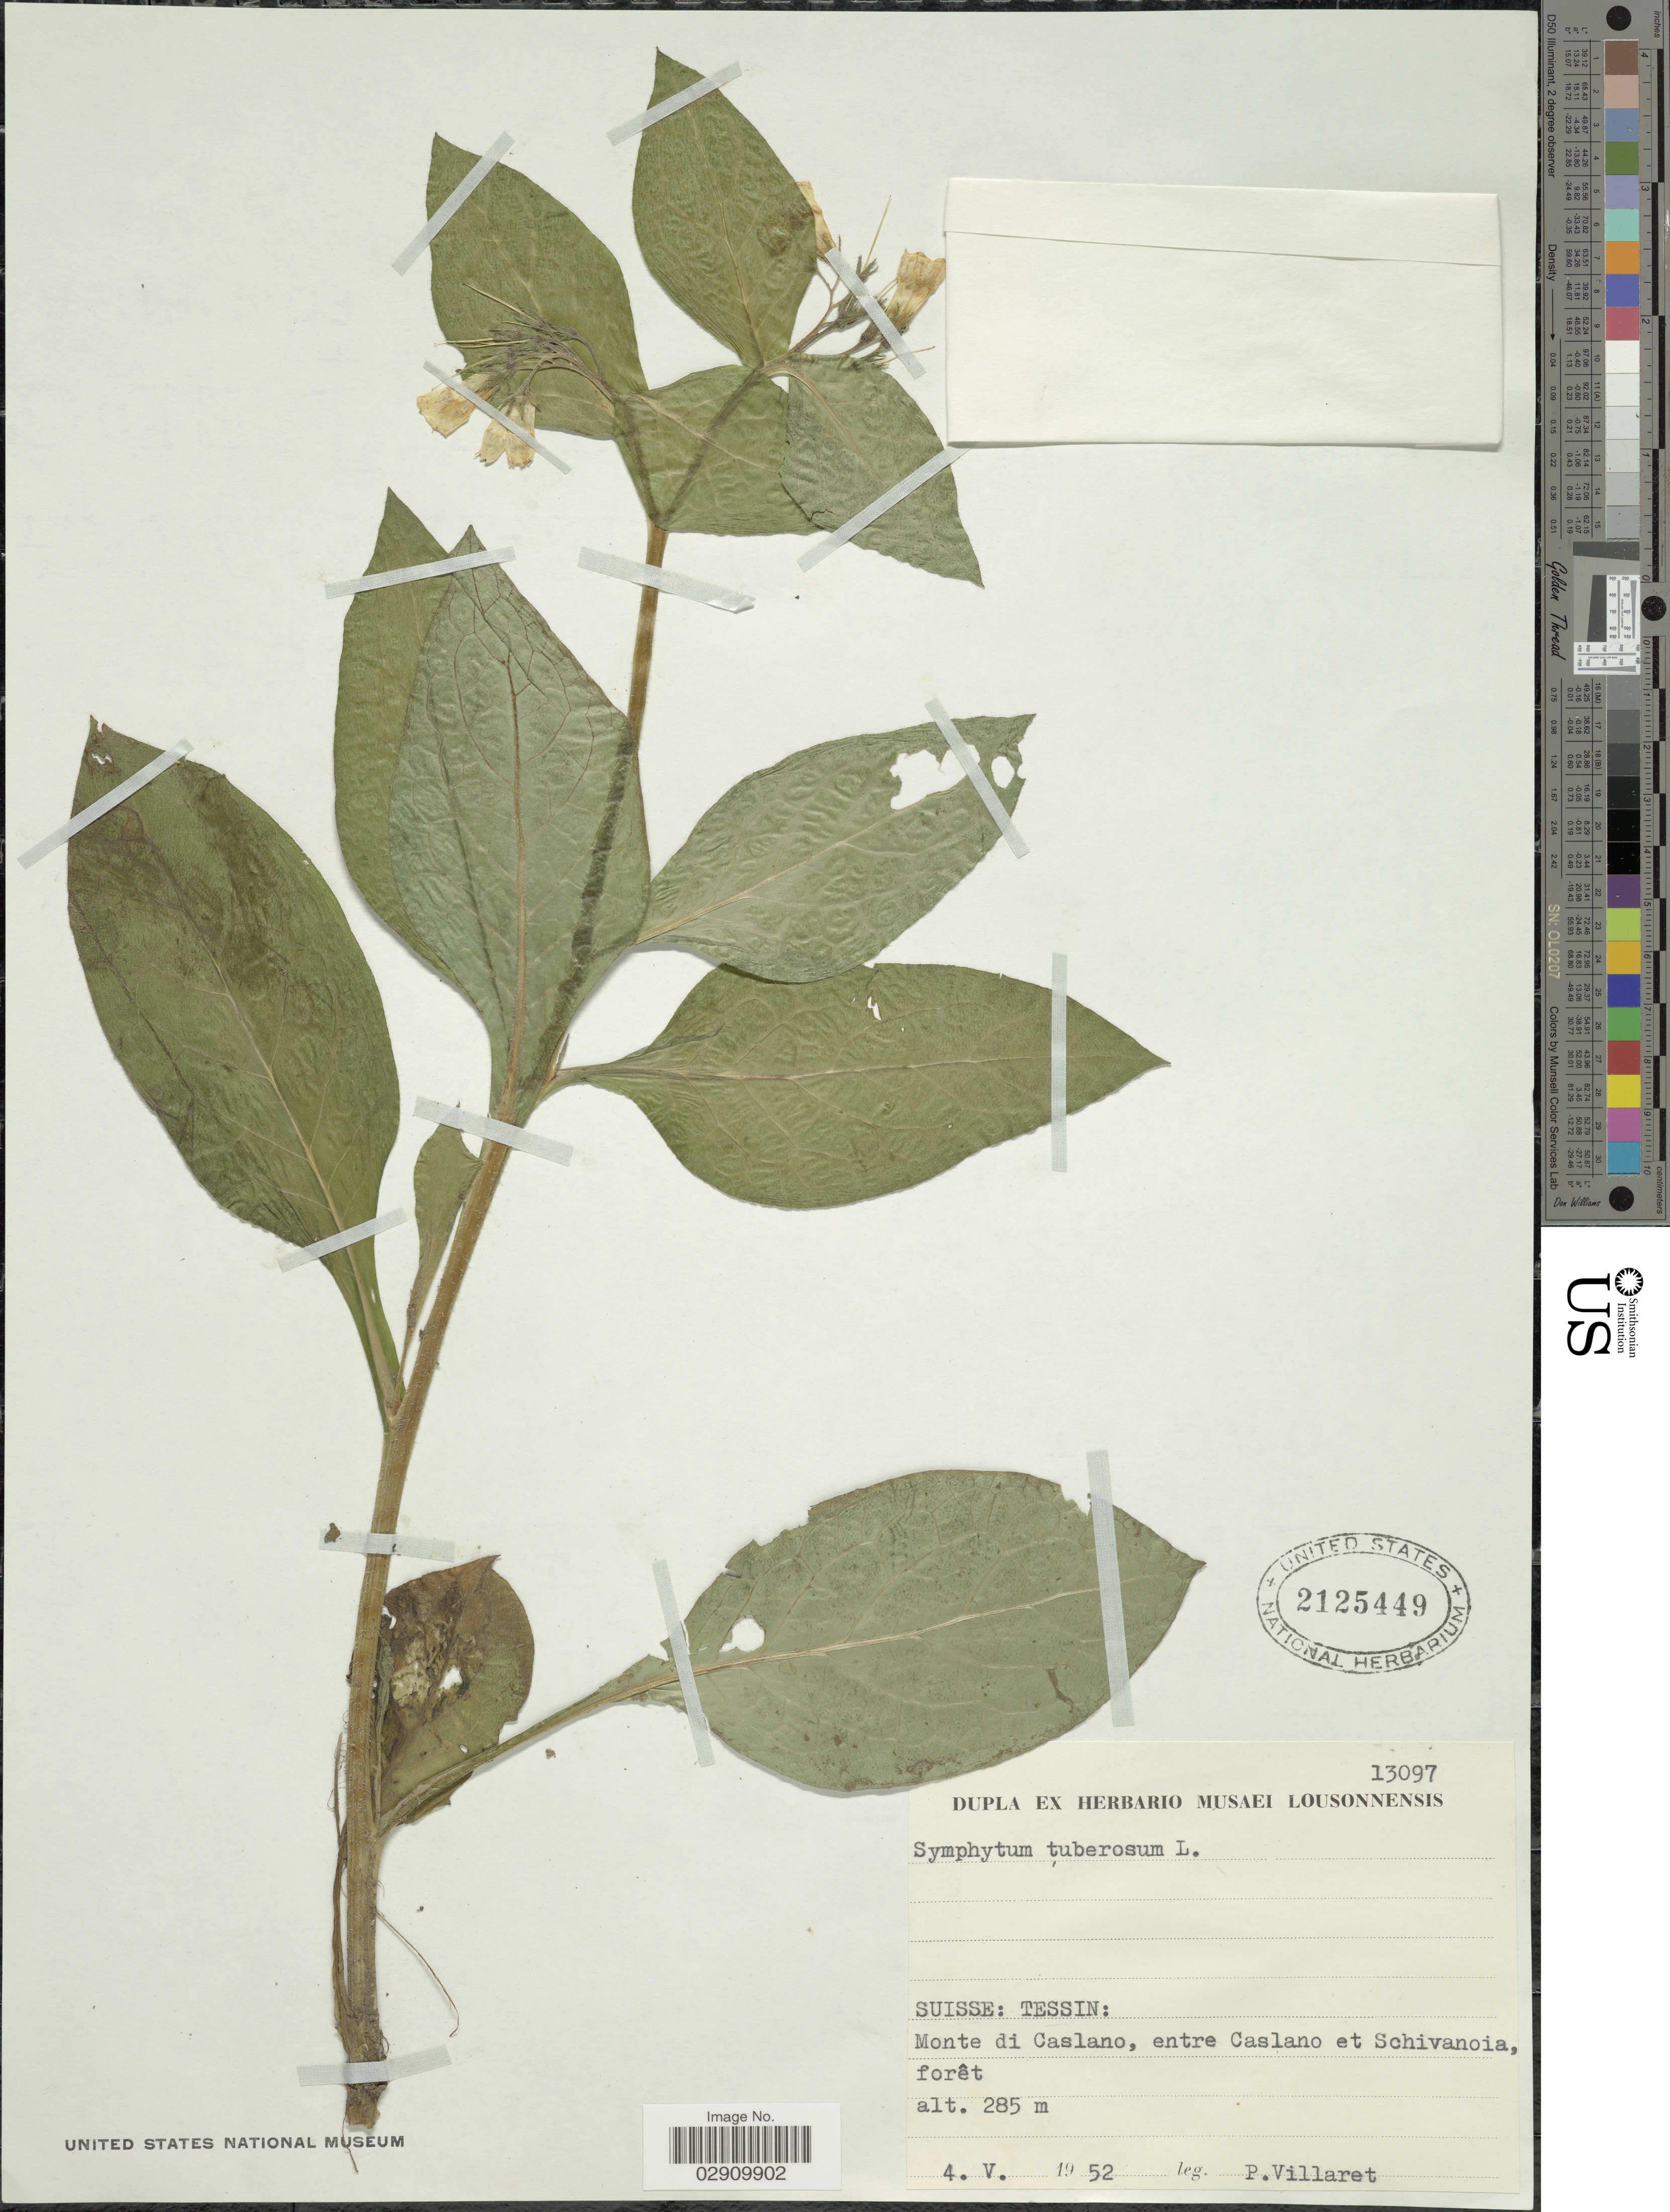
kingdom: Plantae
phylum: Tracheophyta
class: Magnoliopsida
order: Boraginales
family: Boraginaceae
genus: Symphytum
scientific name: Symphytum tuberosum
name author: L.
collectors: P. Villaret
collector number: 13097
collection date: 1952-05-04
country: Switzerland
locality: Suisse: Tessin, Monte di Caslano, entre Caslano et Schivanoia, forêt.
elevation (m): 285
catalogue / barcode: US 2125449